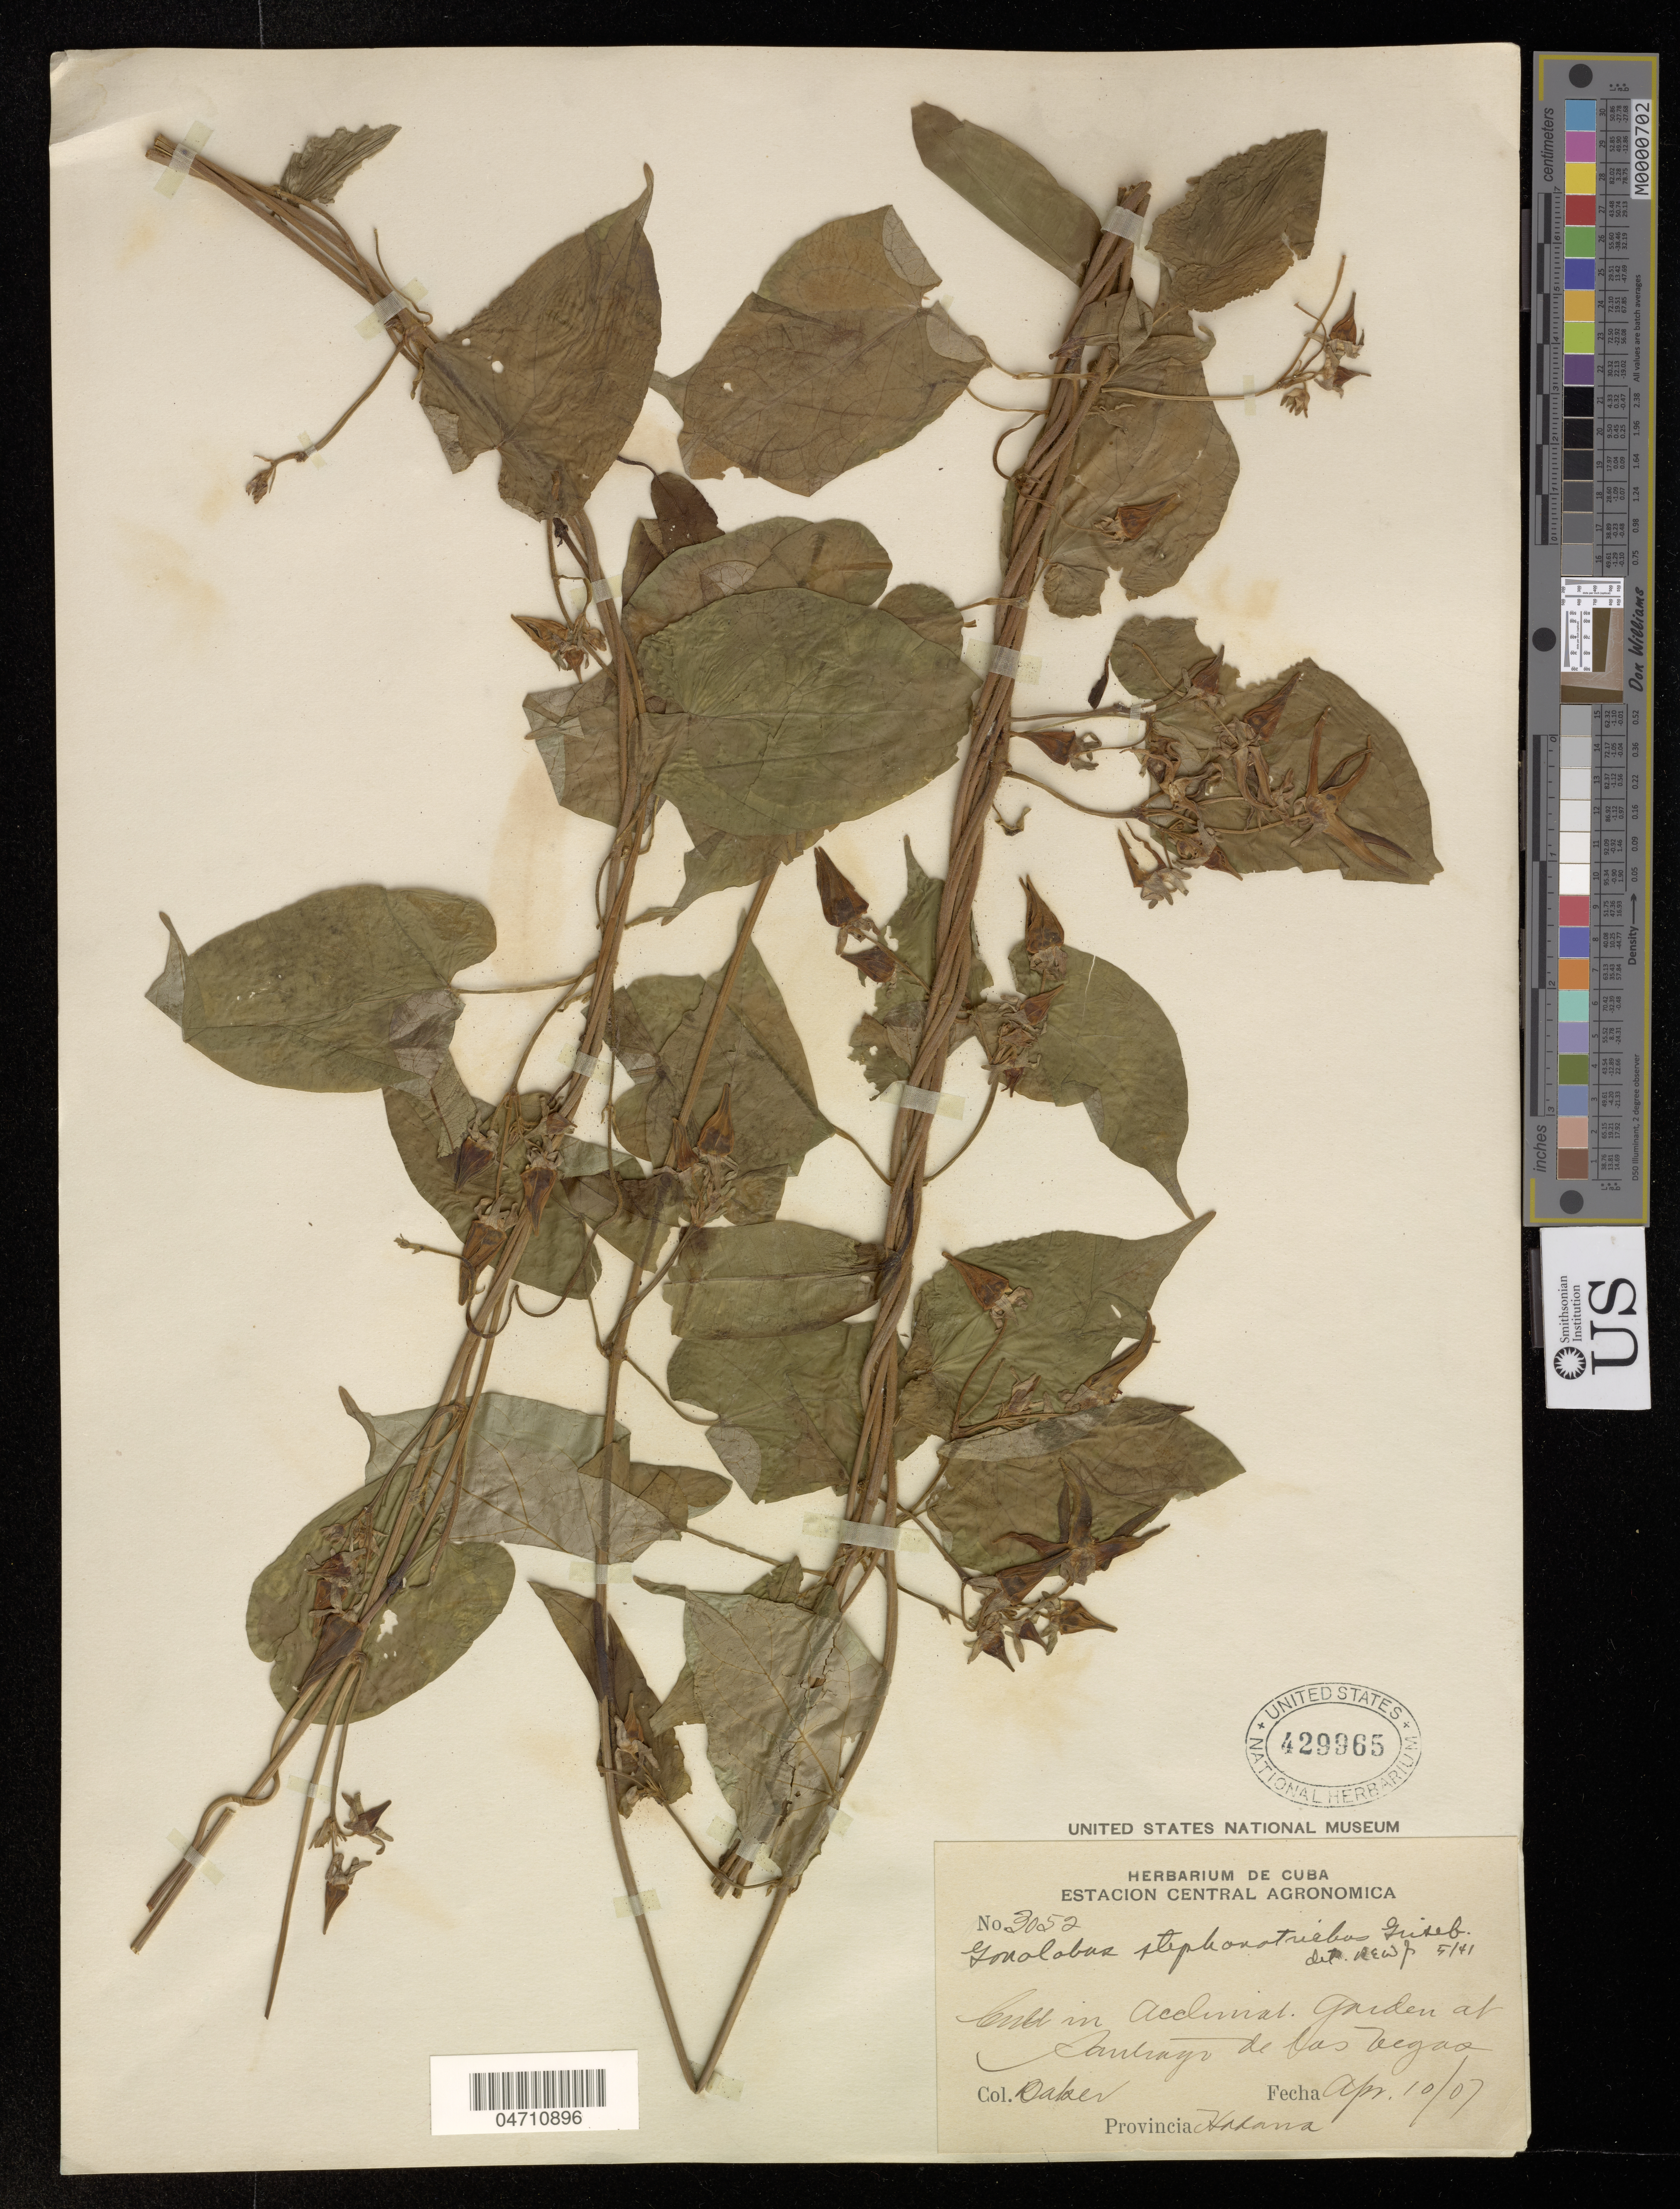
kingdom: Plantae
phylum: Tracheophyta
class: Magnoliopsida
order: Gentianales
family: Apocynaceae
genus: Gonolobus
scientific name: Gonolobus stephanotrichus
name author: Griseb.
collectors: -. Oaker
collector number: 3052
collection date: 1907-04-10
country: Cuba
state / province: La Habana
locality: Cult. in Acclimal. Garden at Santiago de las Vegas.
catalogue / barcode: US 429965